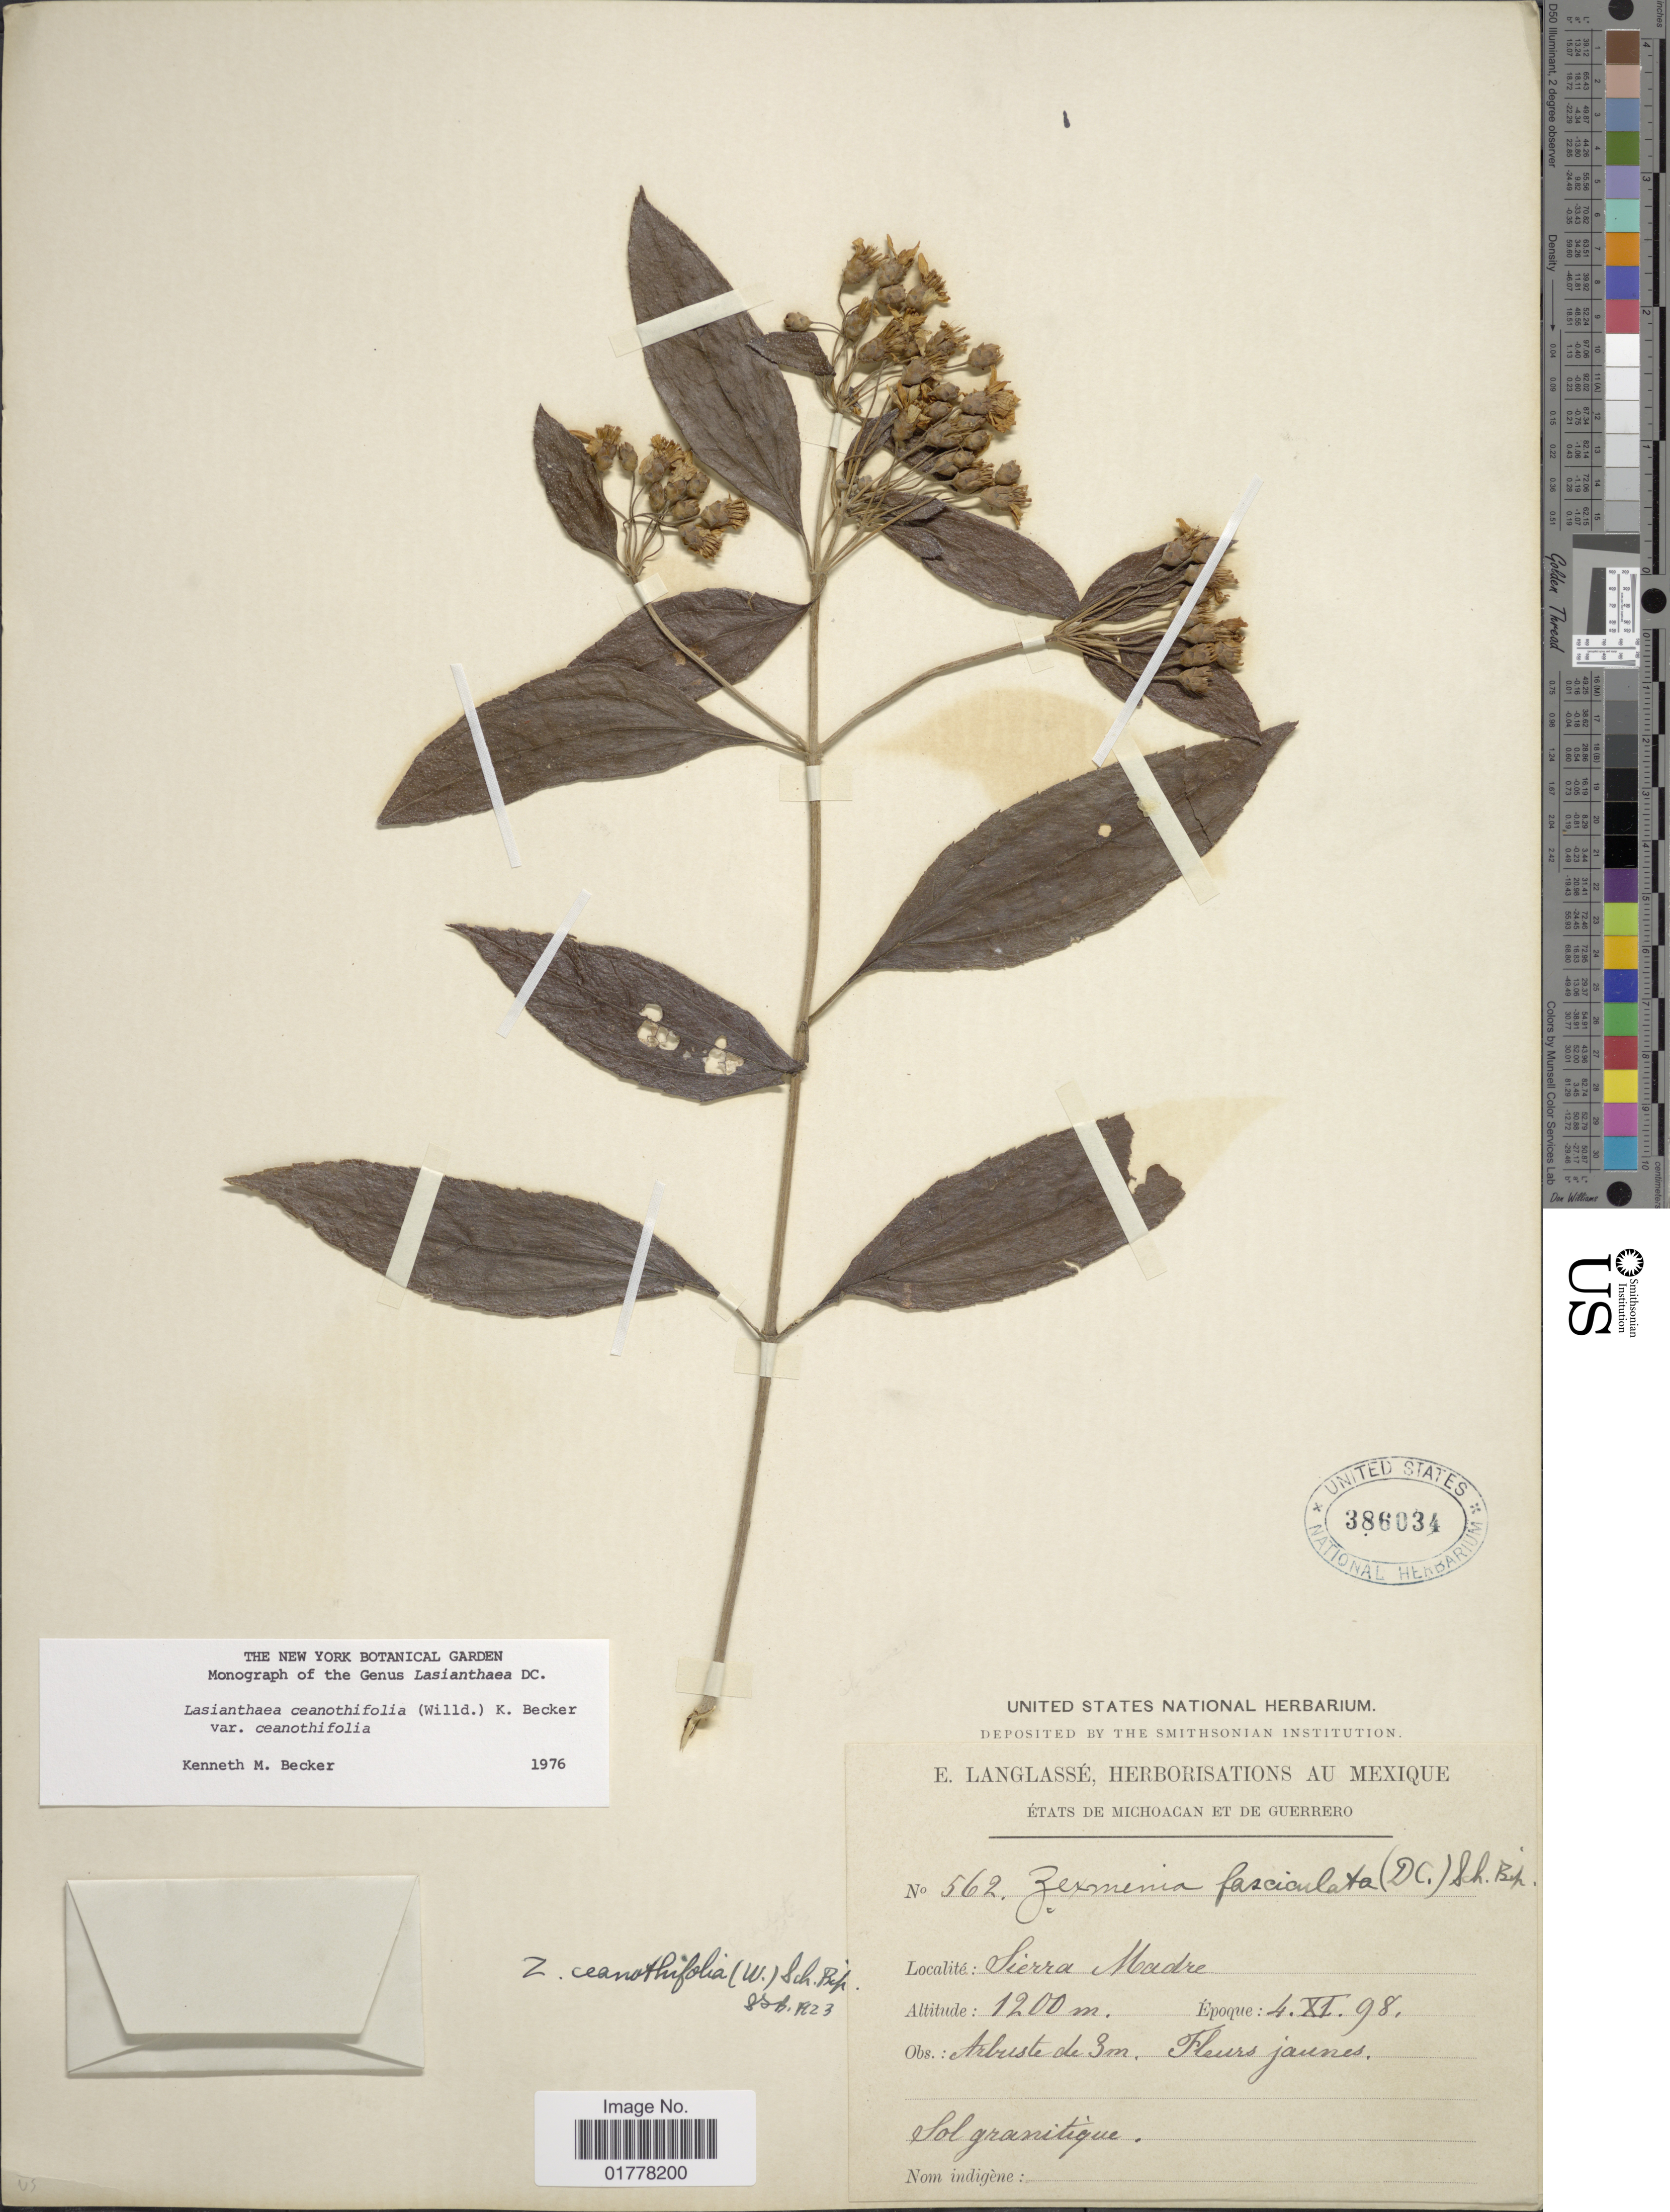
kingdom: Plantae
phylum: Tracheophyta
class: Magnoliopsida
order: Asterales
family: Asteraceae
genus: Lasianthaea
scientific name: Lasianthaea ceanothifolia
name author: (Willd.) K.M. Becker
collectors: E. Langlassé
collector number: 562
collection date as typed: Transcribed d/m/y: 4/11/98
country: Mexico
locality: États de Michoacan et de Guerrero. Sierra Madre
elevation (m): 1200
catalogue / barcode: US 386034